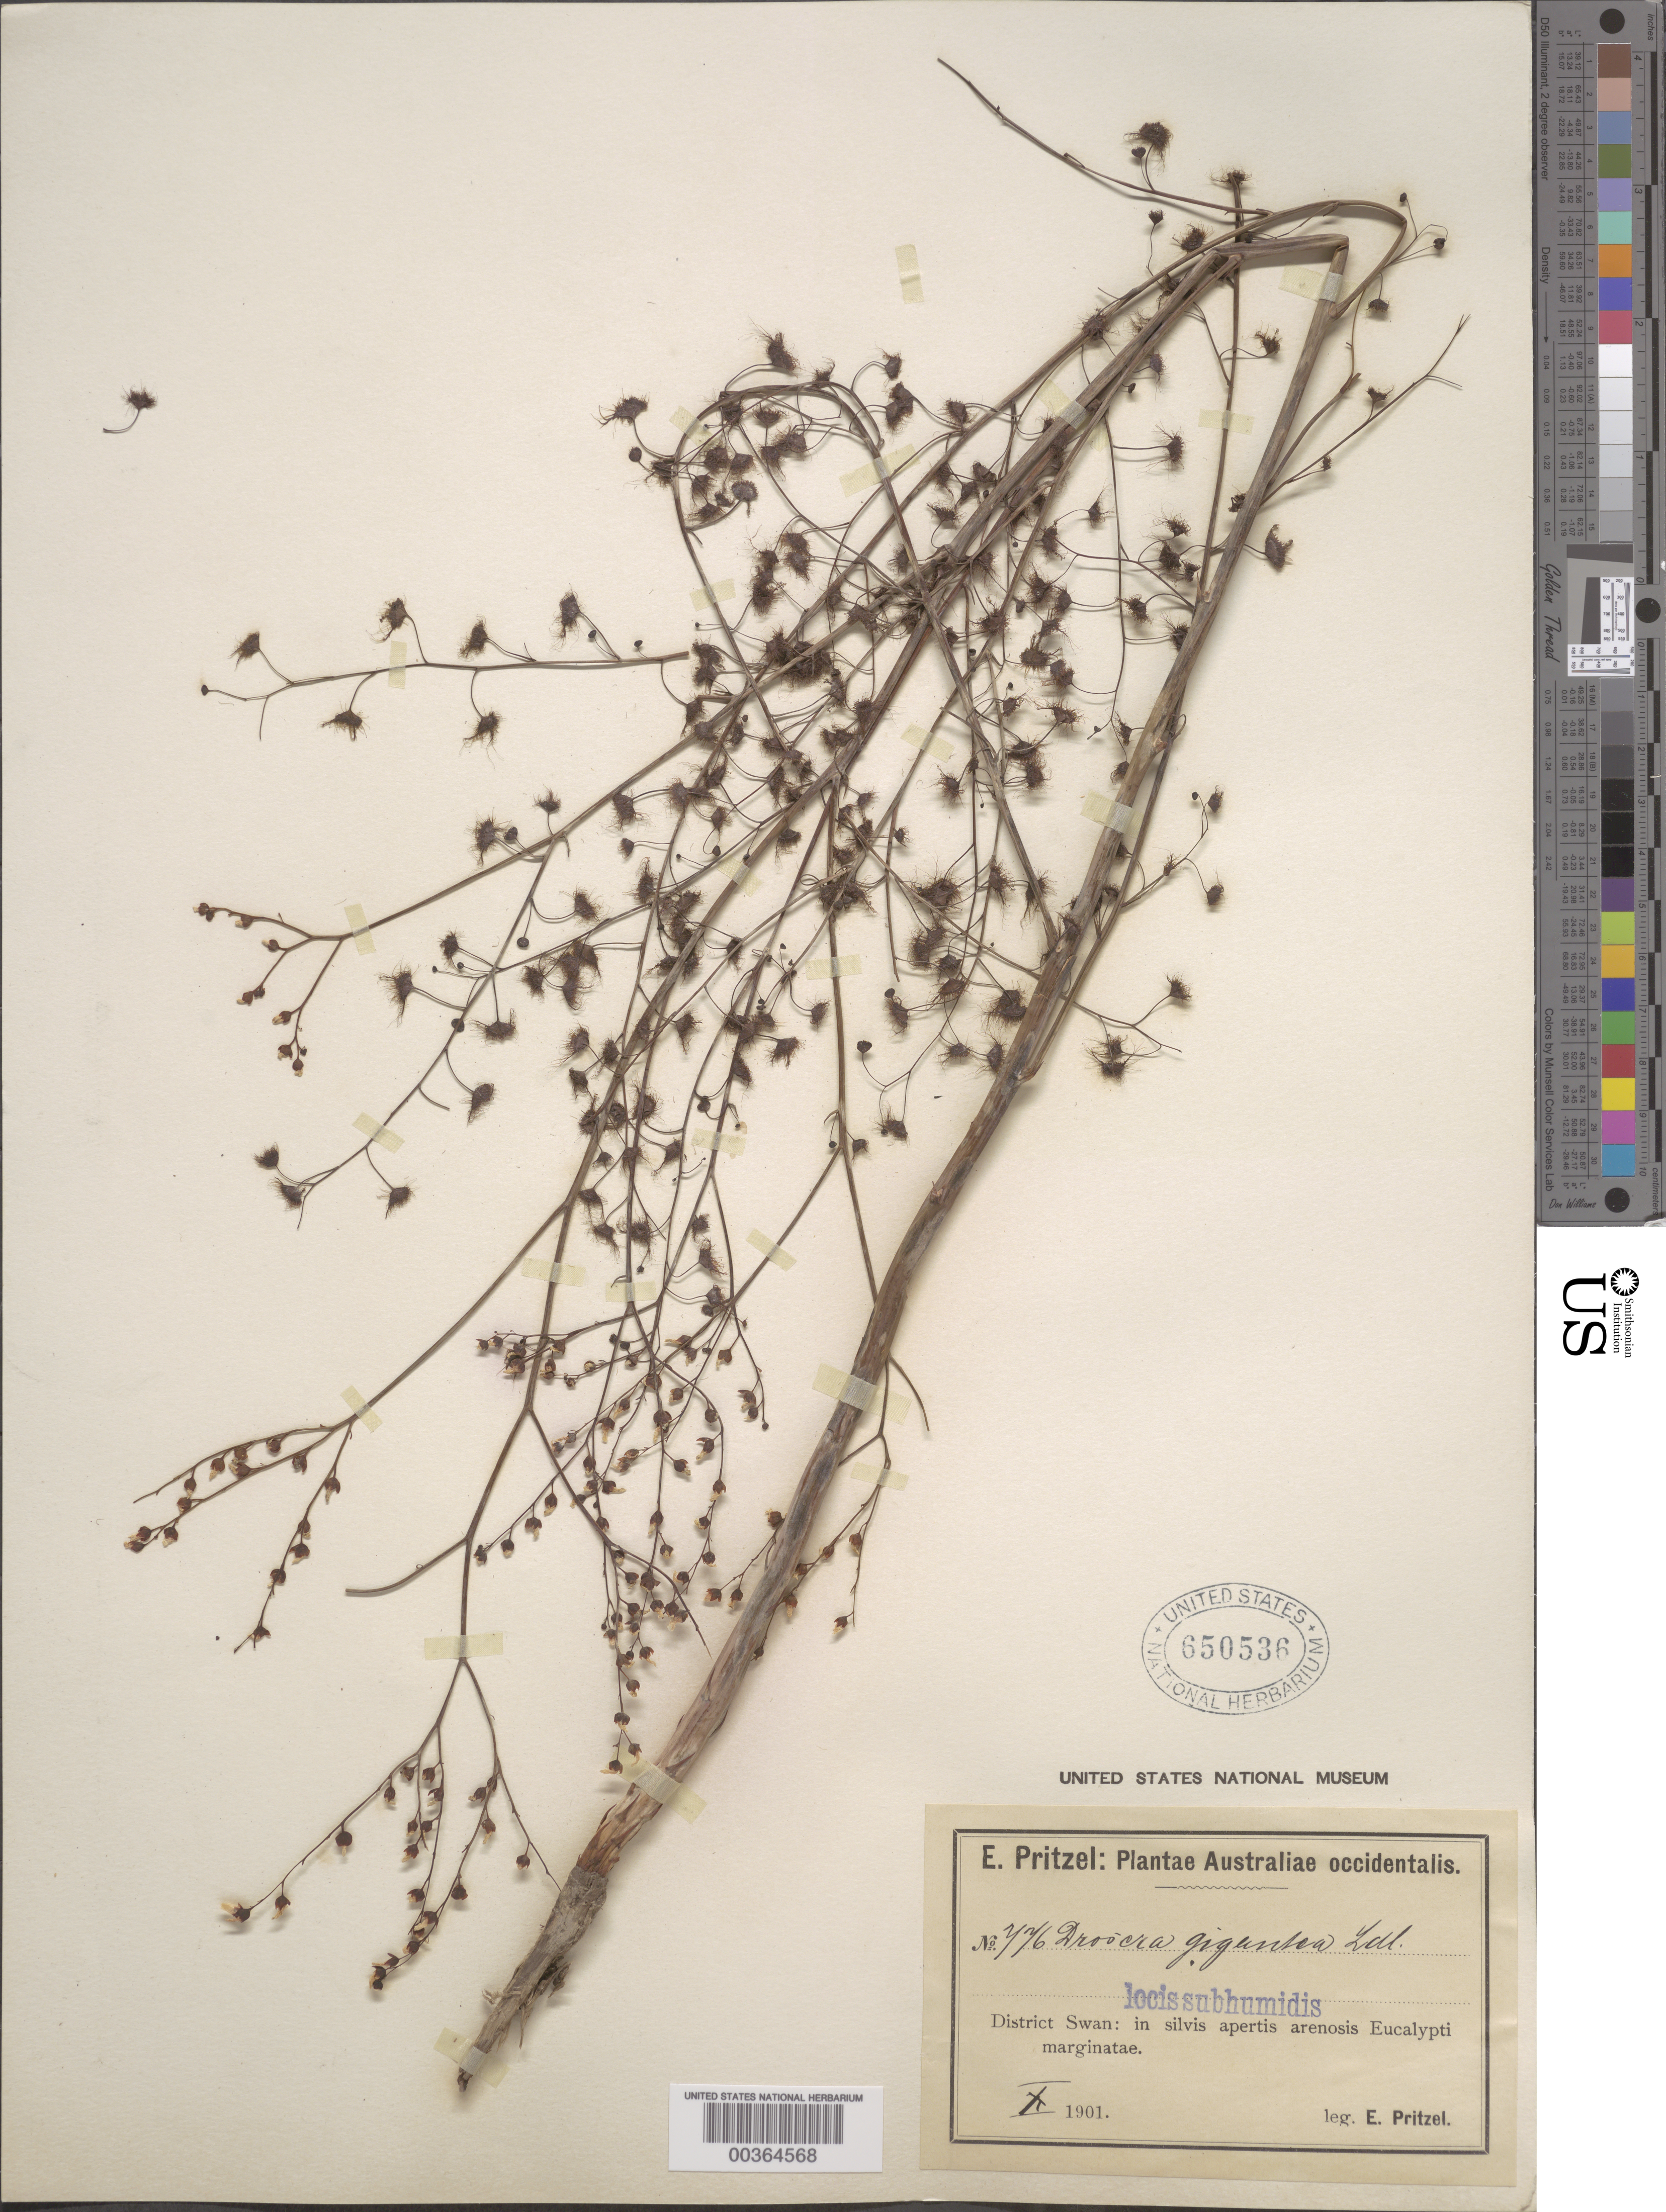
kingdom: Plantae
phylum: Tracheophyta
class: Magnoliopsida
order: Caryophyllales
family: Droseraceae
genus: Drosera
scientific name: Drosera gigantea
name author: Lindl.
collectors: E. G. Pritzel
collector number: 776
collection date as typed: Oct 1901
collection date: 1901-10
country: Australia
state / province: Western Australia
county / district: Swan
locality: Swan district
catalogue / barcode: US 650536